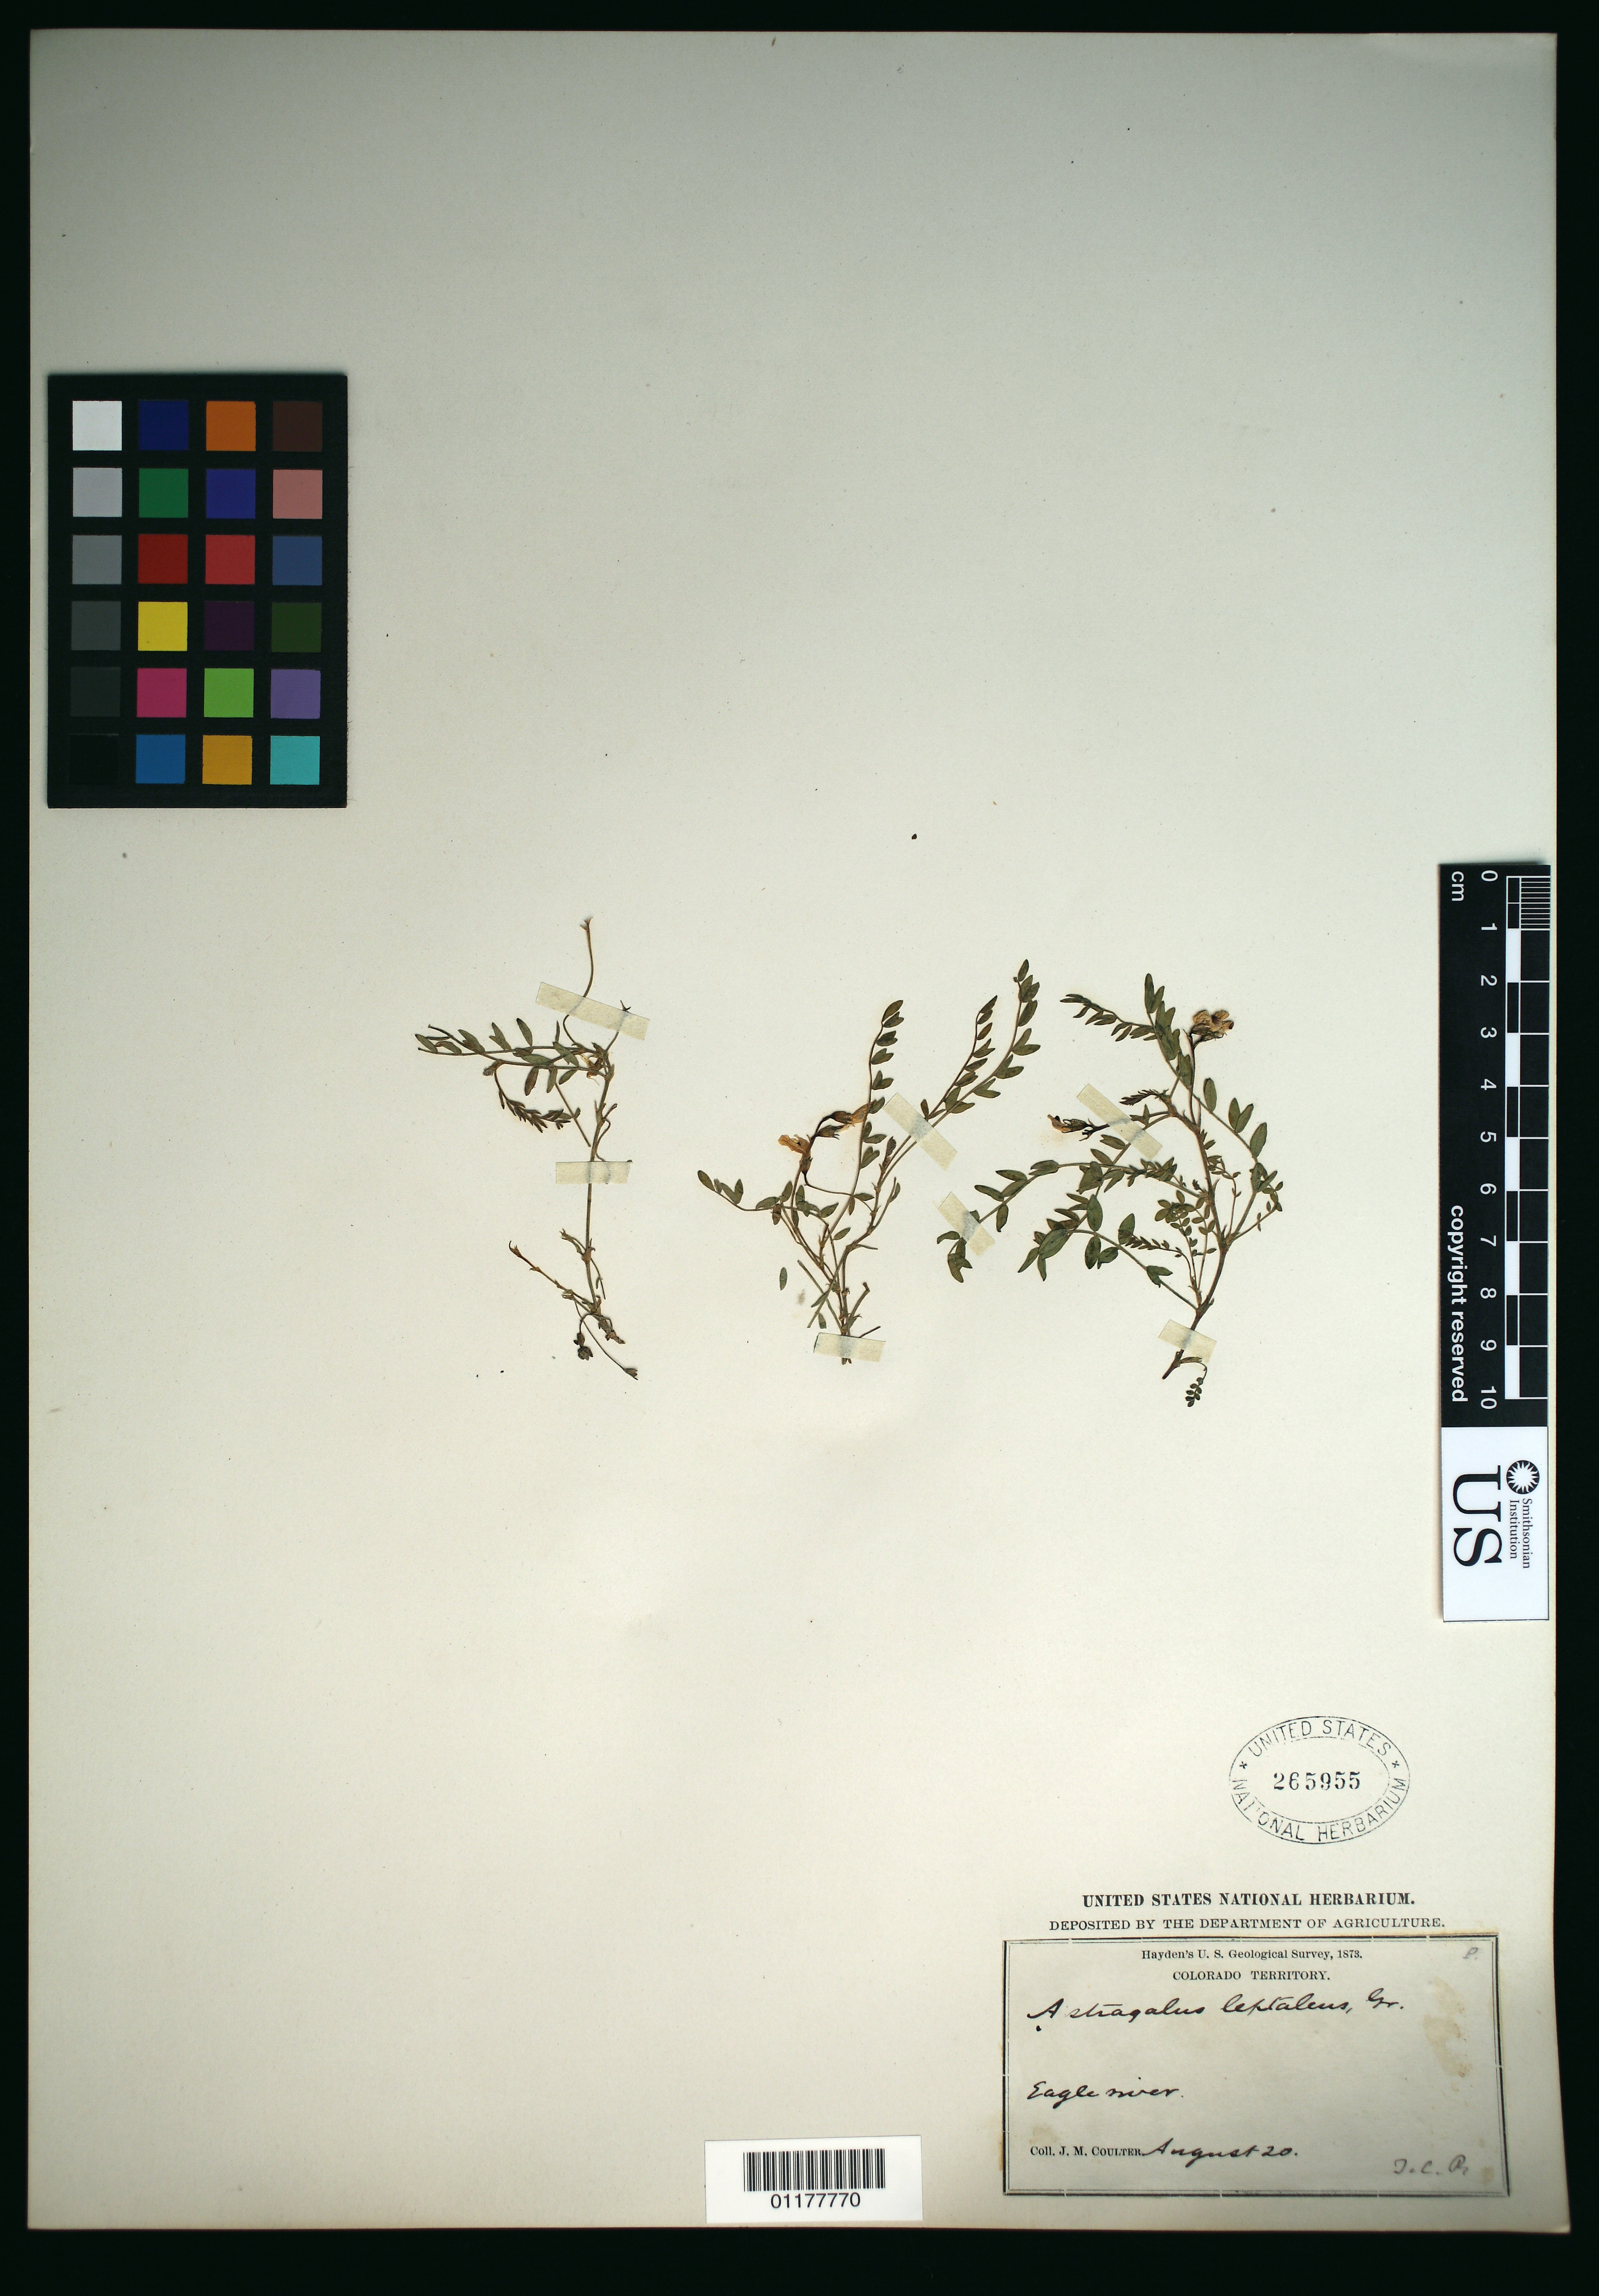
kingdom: Plantae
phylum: Tracheophyta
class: Magnoliopsida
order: Fabales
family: Fabaceae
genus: Astragalus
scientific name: Astragalus leptaleus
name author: A. Gray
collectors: J. M. Coulter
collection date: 1873-08-20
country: United States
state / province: Colorado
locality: Eagle River.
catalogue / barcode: US 265955